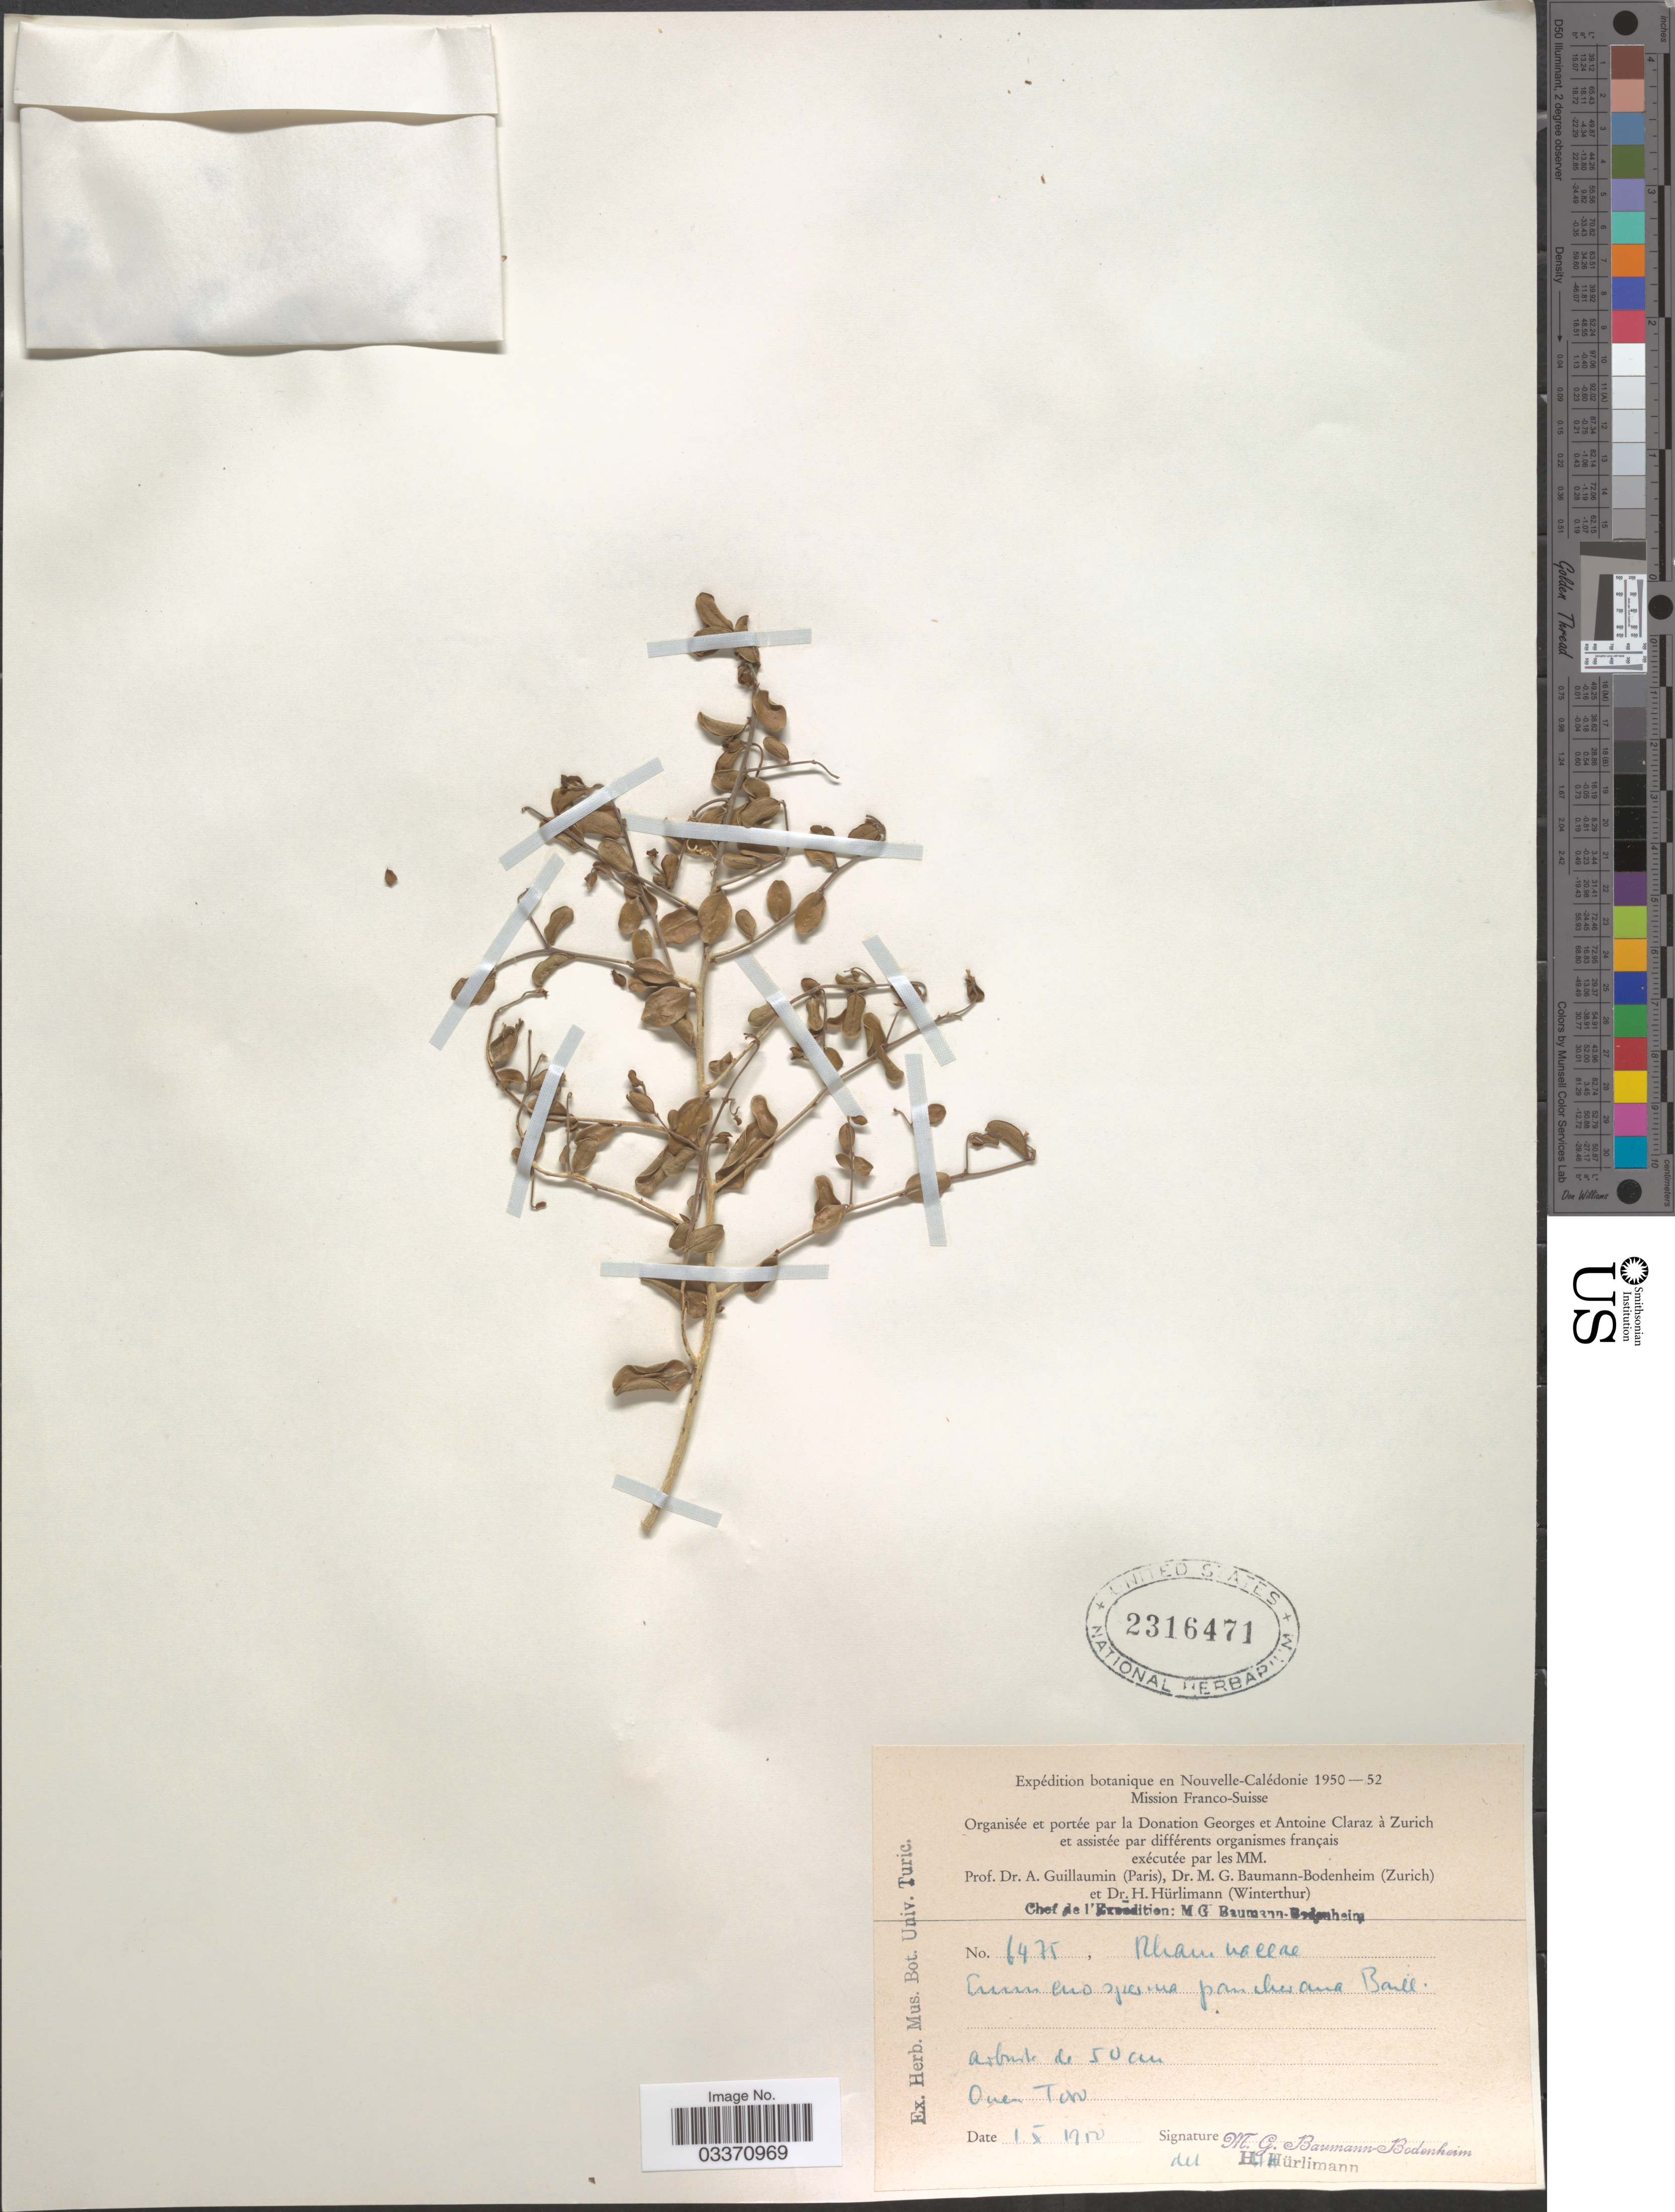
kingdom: Plantae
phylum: Tracheophyta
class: Magnoliopsida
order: Rosales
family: Rhamnaceae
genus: Emmenosperma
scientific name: Emmenosperma pancherianum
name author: Baill.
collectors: M. G. Baumann-Bodenheim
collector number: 6475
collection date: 1950-10-01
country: New Caledonia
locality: Ouen Toro.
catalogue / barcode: US 2316471